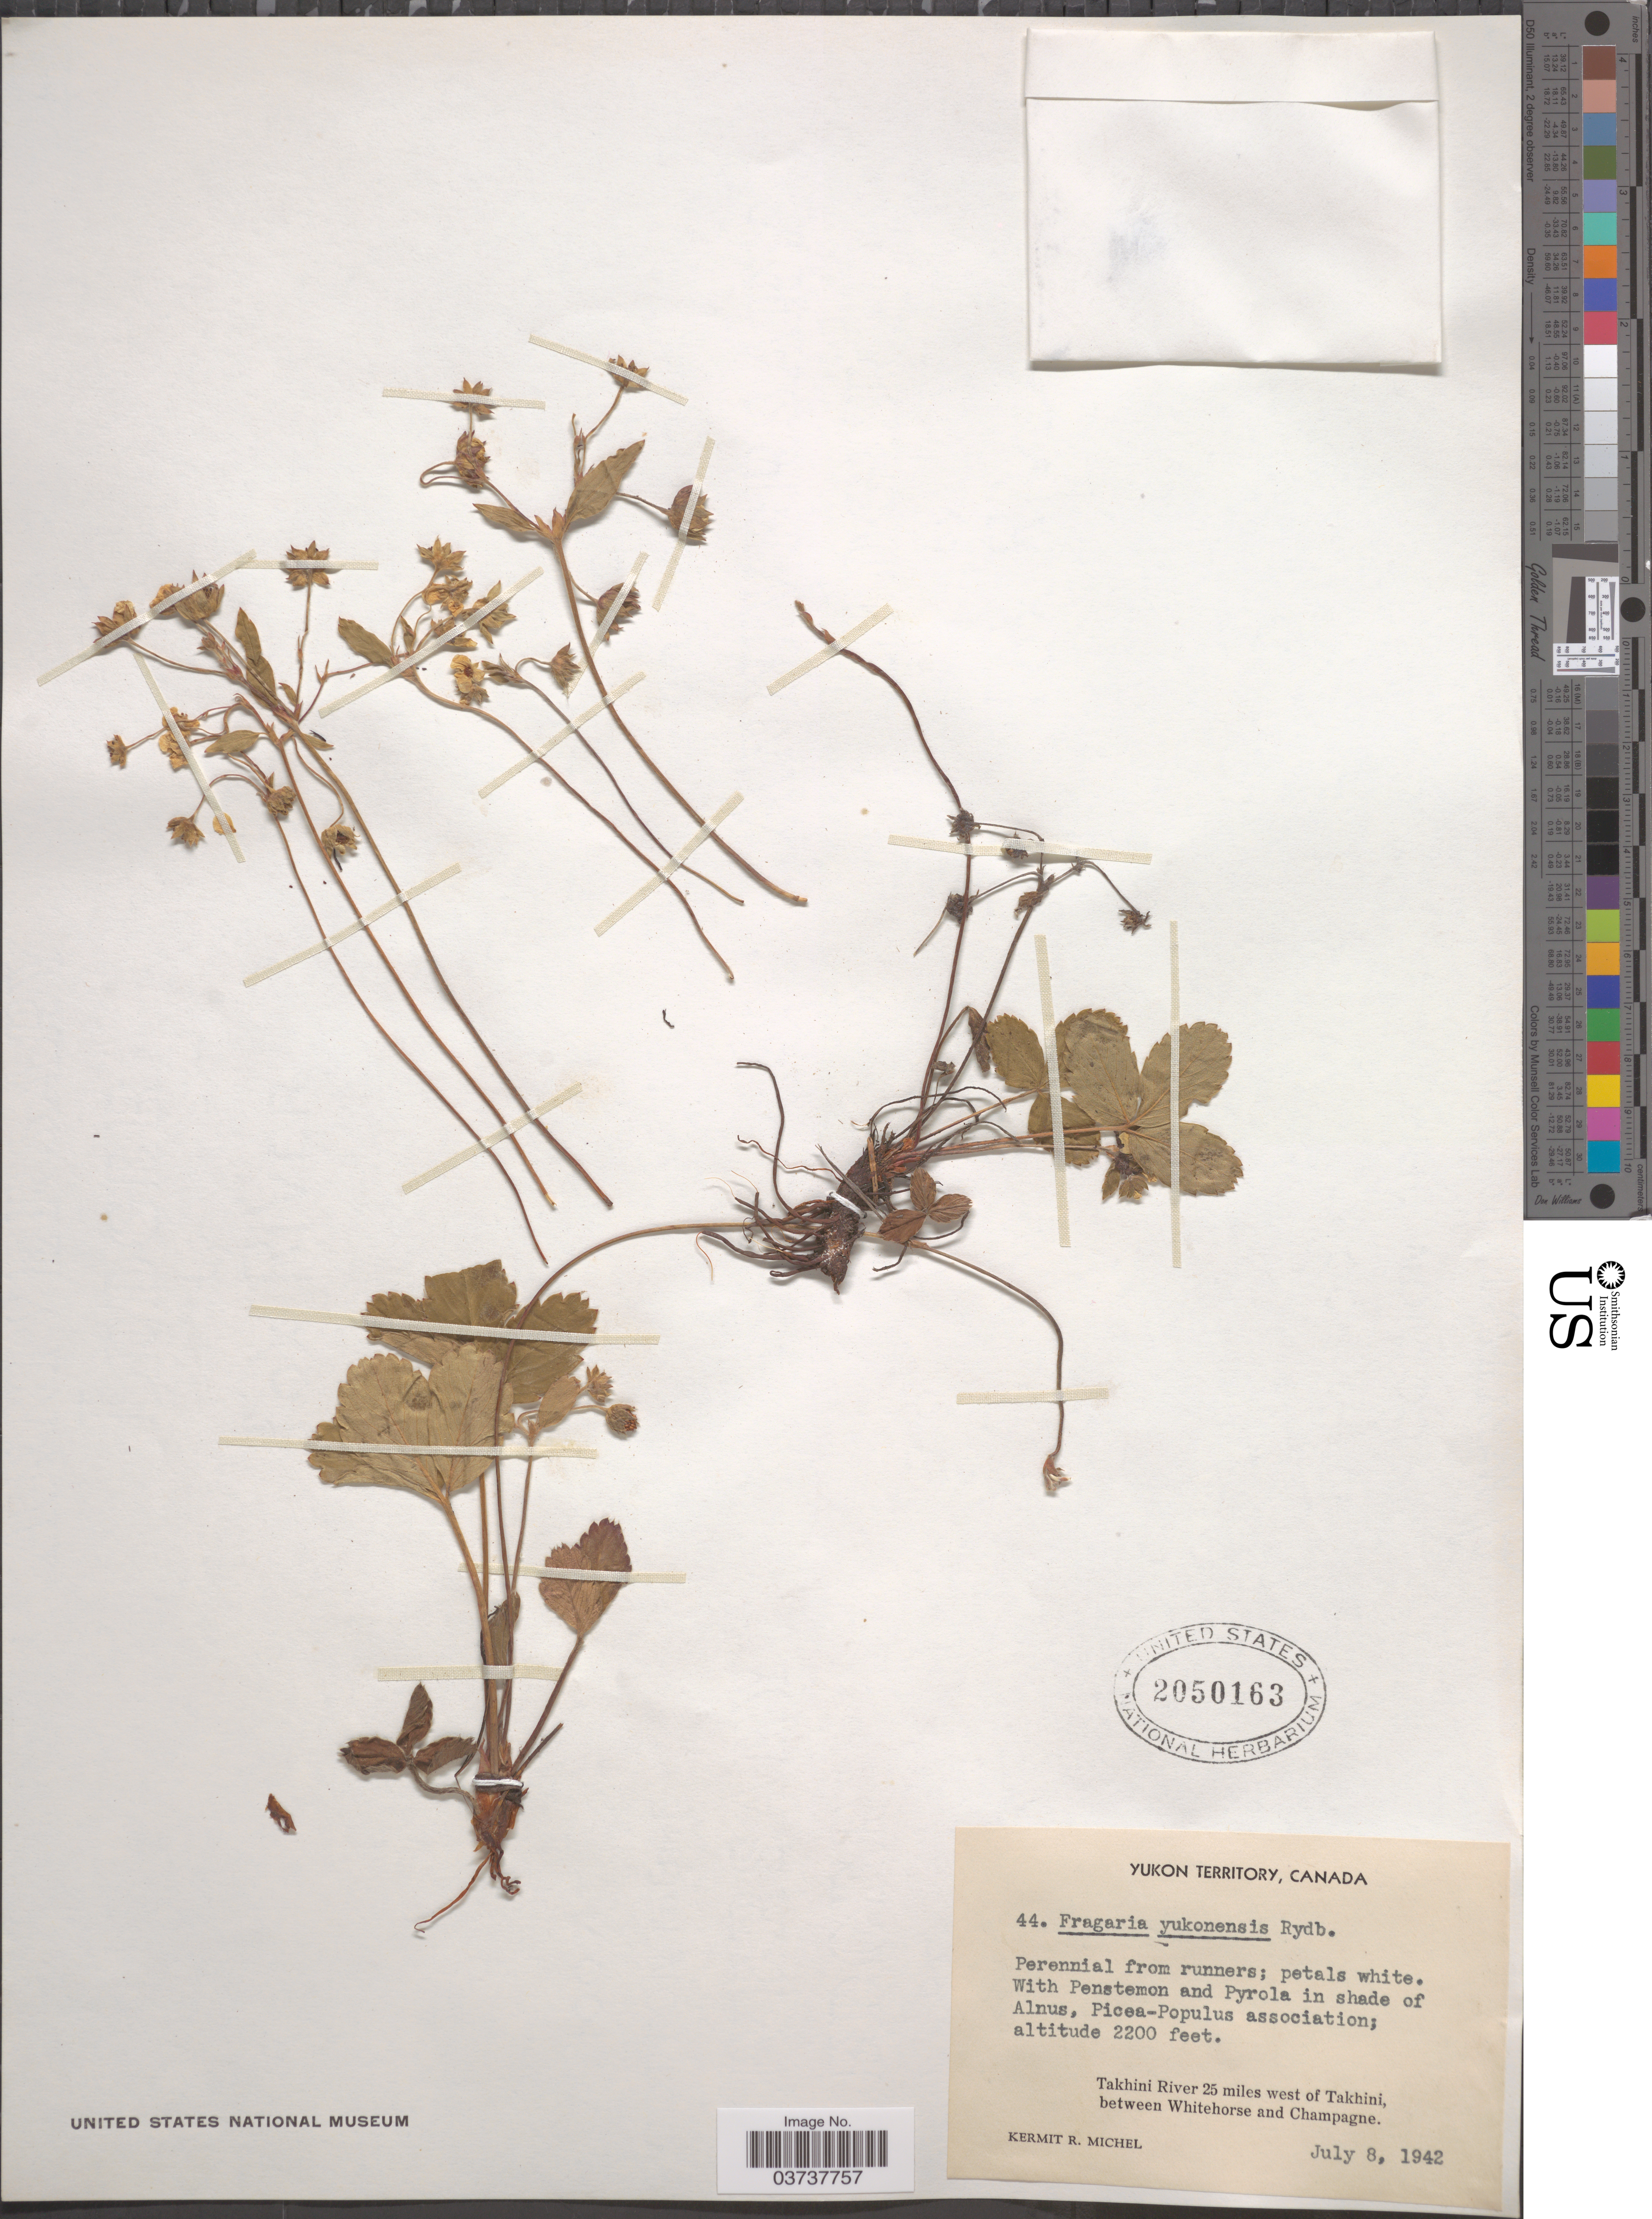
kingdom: Plantae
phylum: Tracheophyta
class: Magnoliopsida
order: Rosales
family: Rosaceae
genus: Fragaria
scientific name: Fragaria virginiana subsp. glauca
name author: (S. Watson) Staudt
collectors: K. Michel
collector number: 44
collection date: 1942-07-08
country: Canada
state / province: Yukon Territory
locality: Takhini River 25 miles west of Takhini, between Whitehorse and Champagne.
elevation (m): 671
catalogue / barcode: US 2050163